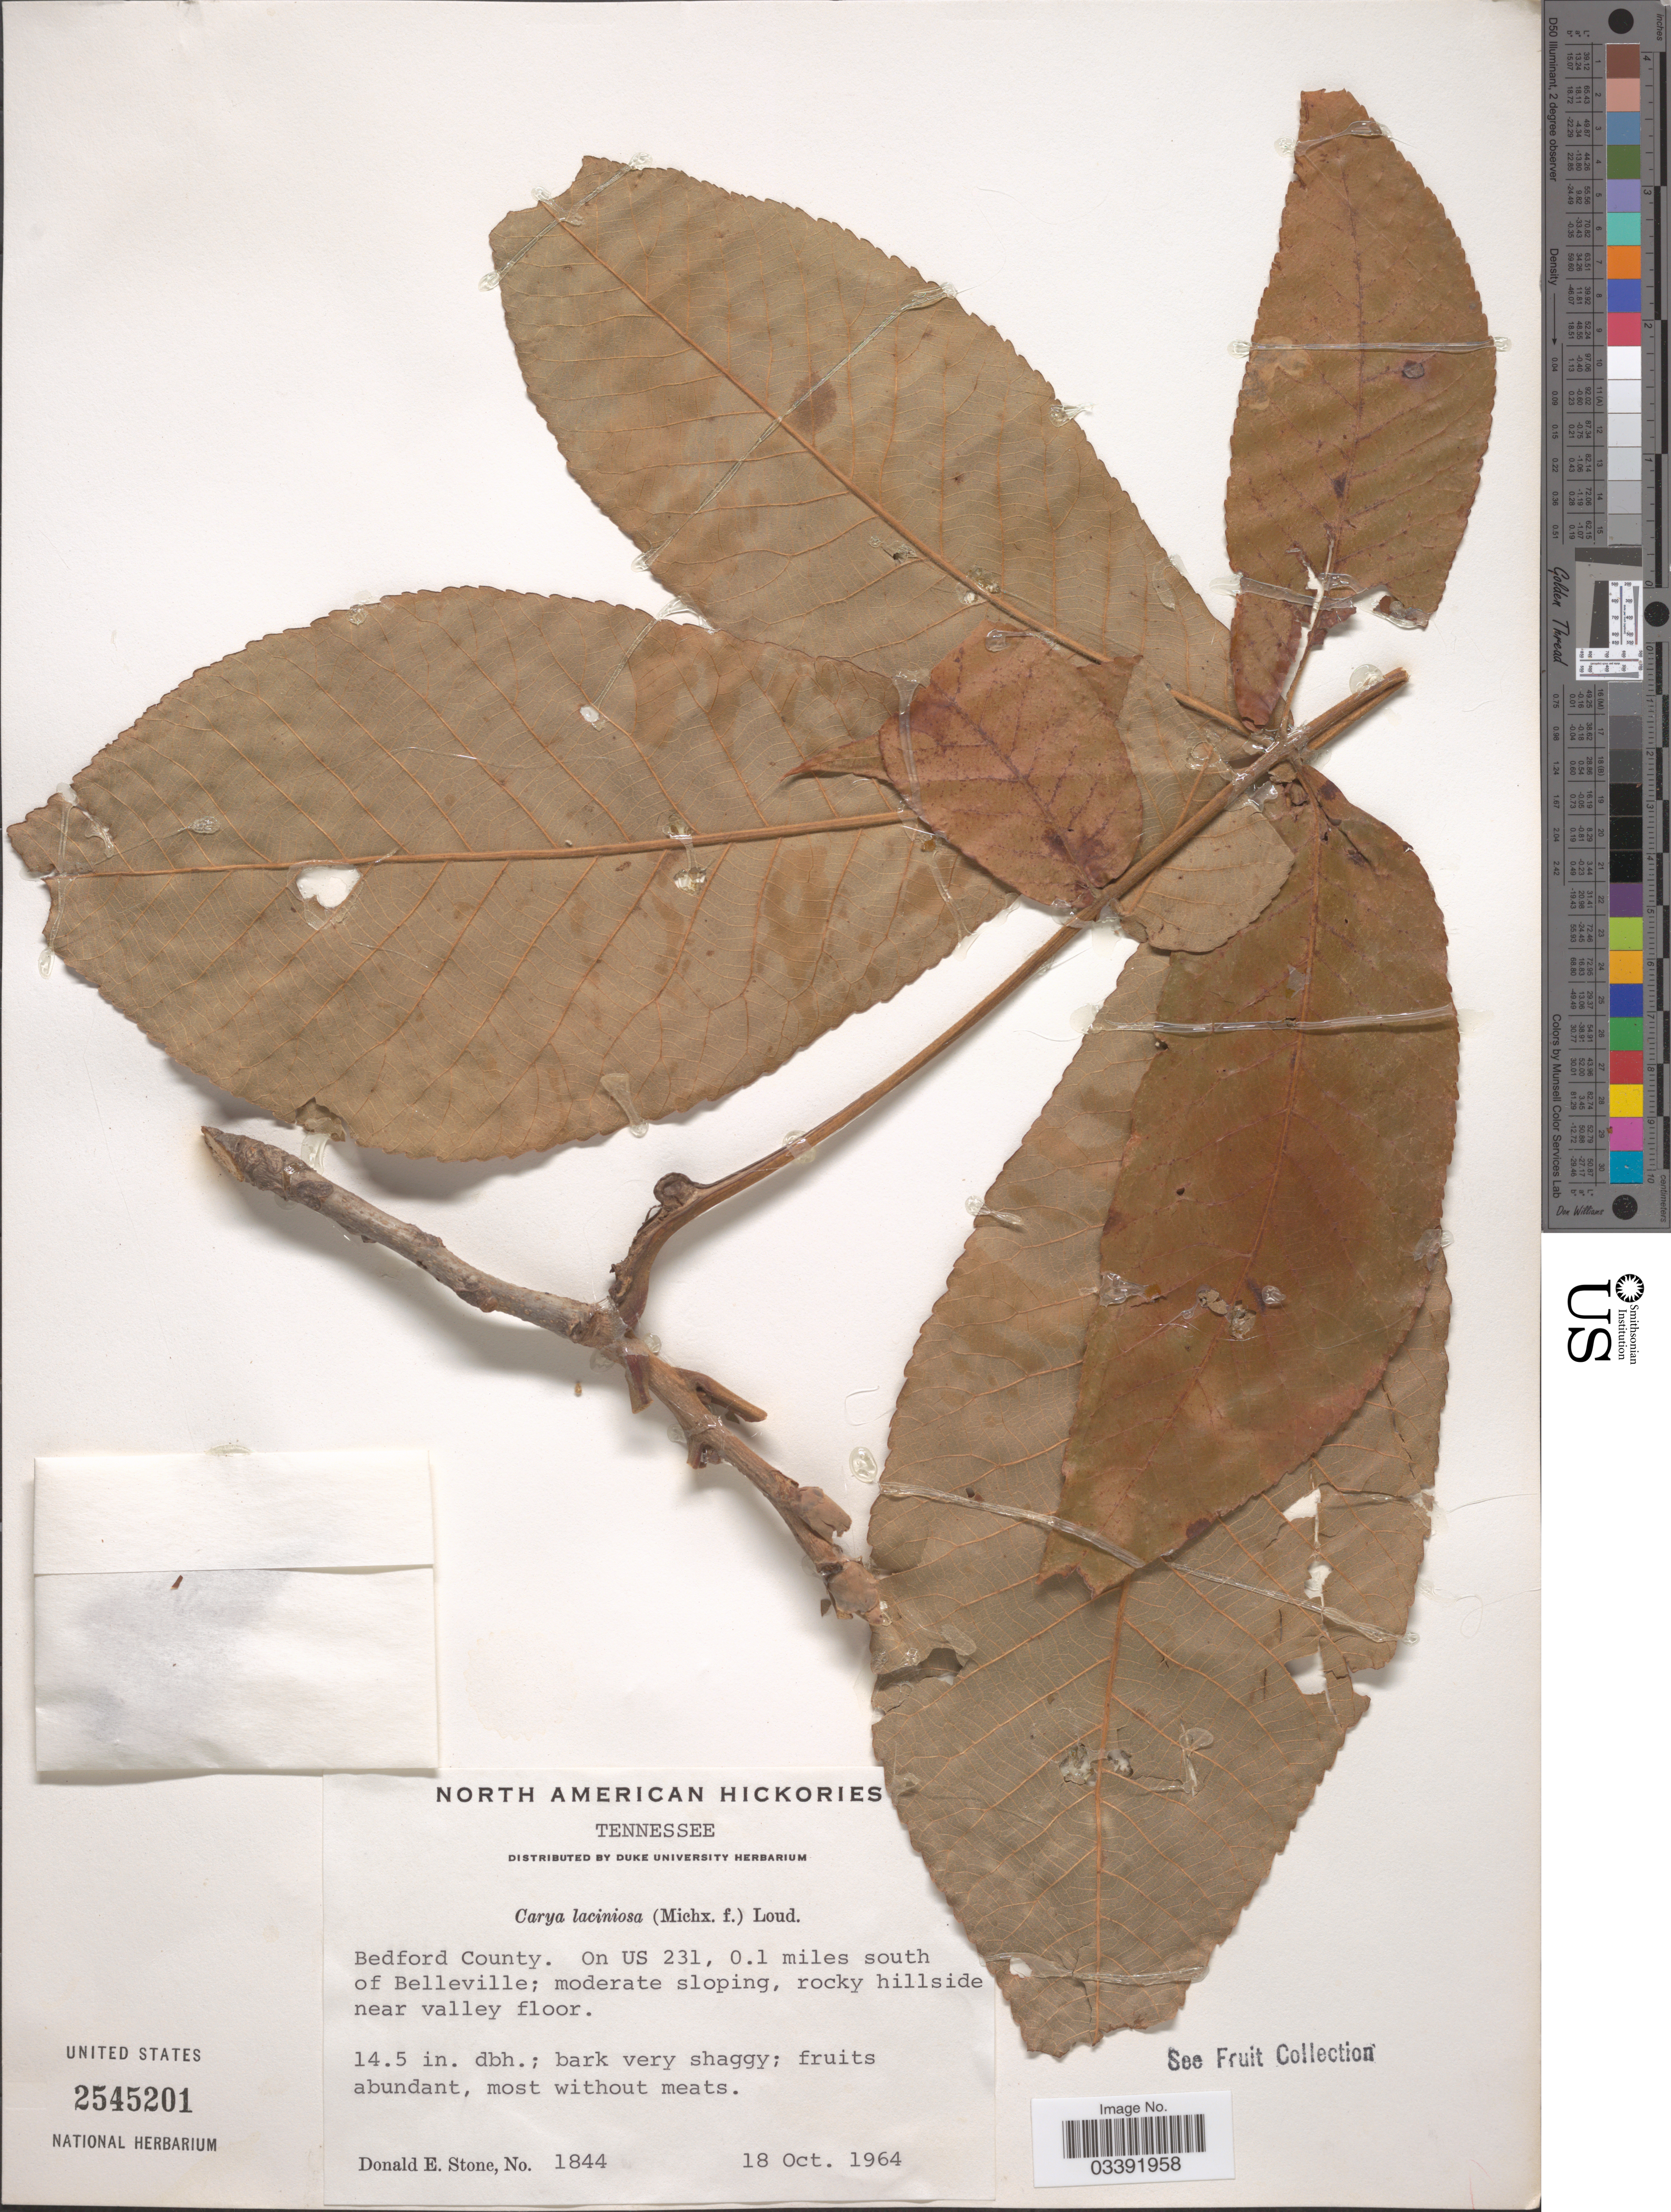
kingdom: Plantae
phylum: Tracheophyta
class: Magnoliopsida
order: Fagales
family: Juglandaceae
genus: Carya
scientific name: Carya laciniosa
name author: (F. Michx.) G. Don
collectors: D. Stone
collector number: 1844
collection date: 1964-10-18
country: United States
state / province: Tennessee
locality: Bedford County. On US 231, 0.1 miles south of Belleville.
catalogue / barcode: US 2545201